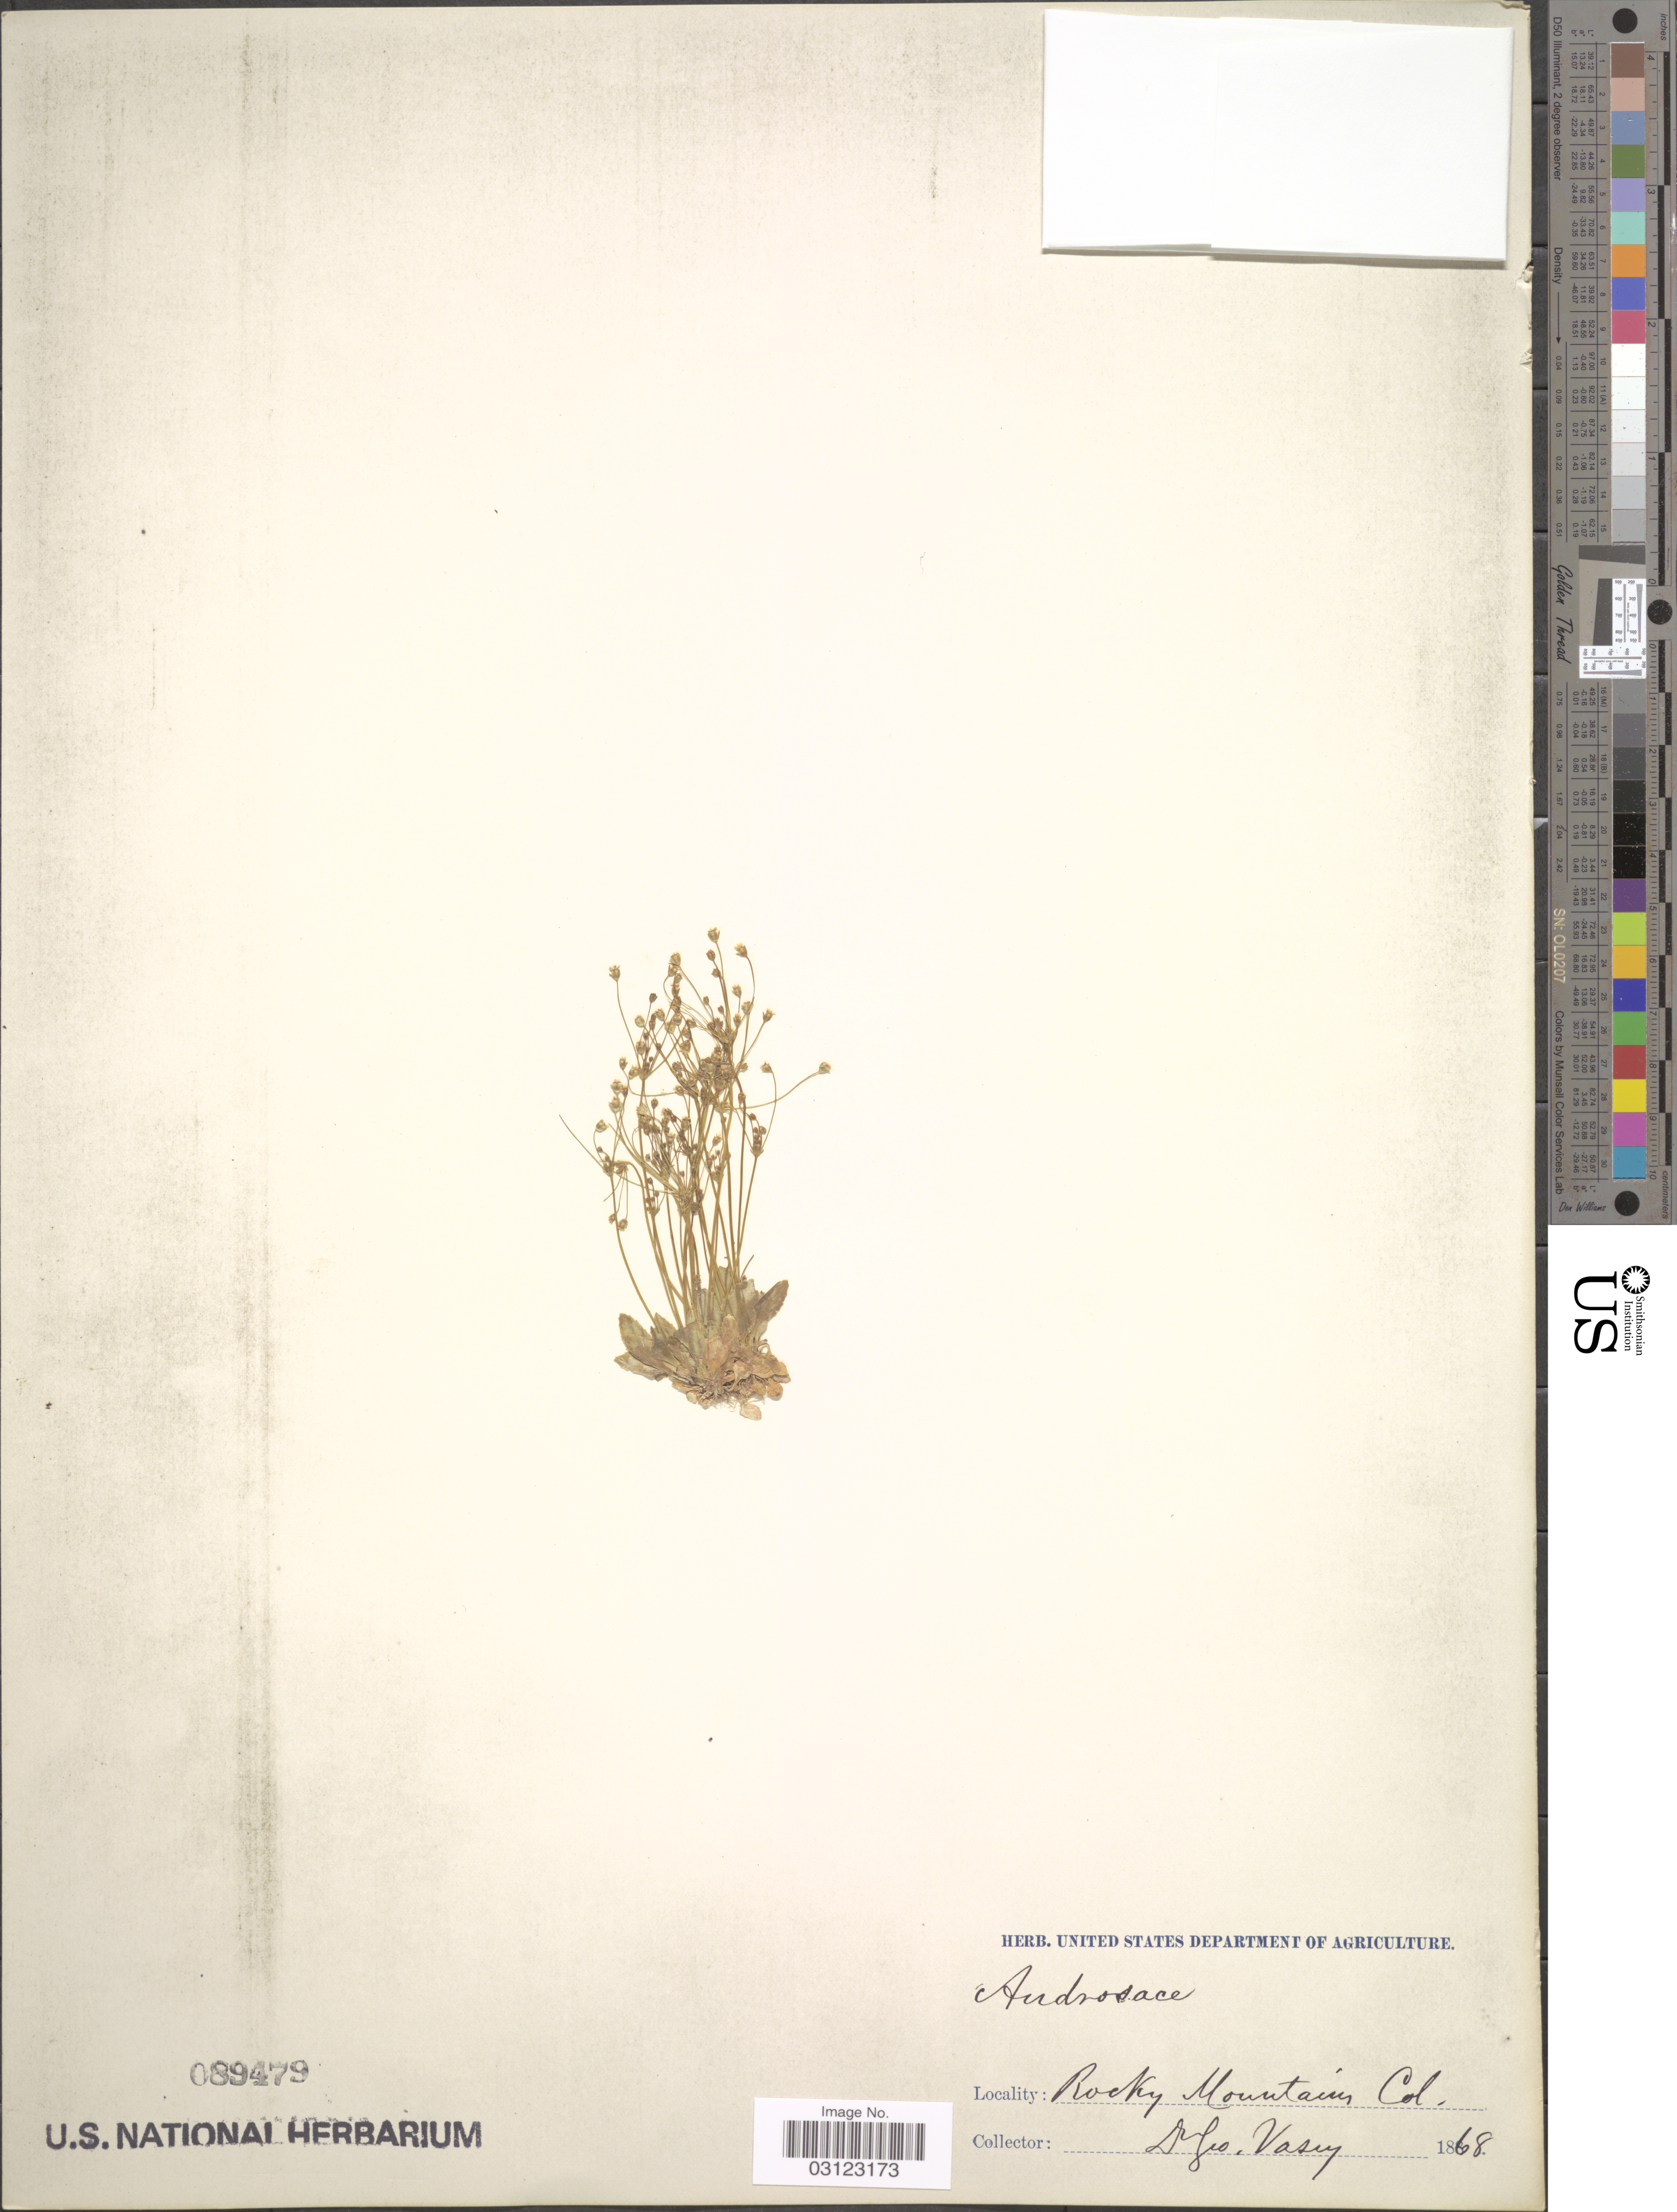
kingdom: Plantae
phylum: Tracheophyta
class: Magnoliopsida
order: Ericales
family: Primulaceae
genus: Androsace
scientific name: Androsace filiformis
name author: Retz.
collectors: G. Vasey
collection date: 1868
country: United States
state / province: Colorado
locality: Rocky Mountains Col.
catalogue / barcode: US 89479